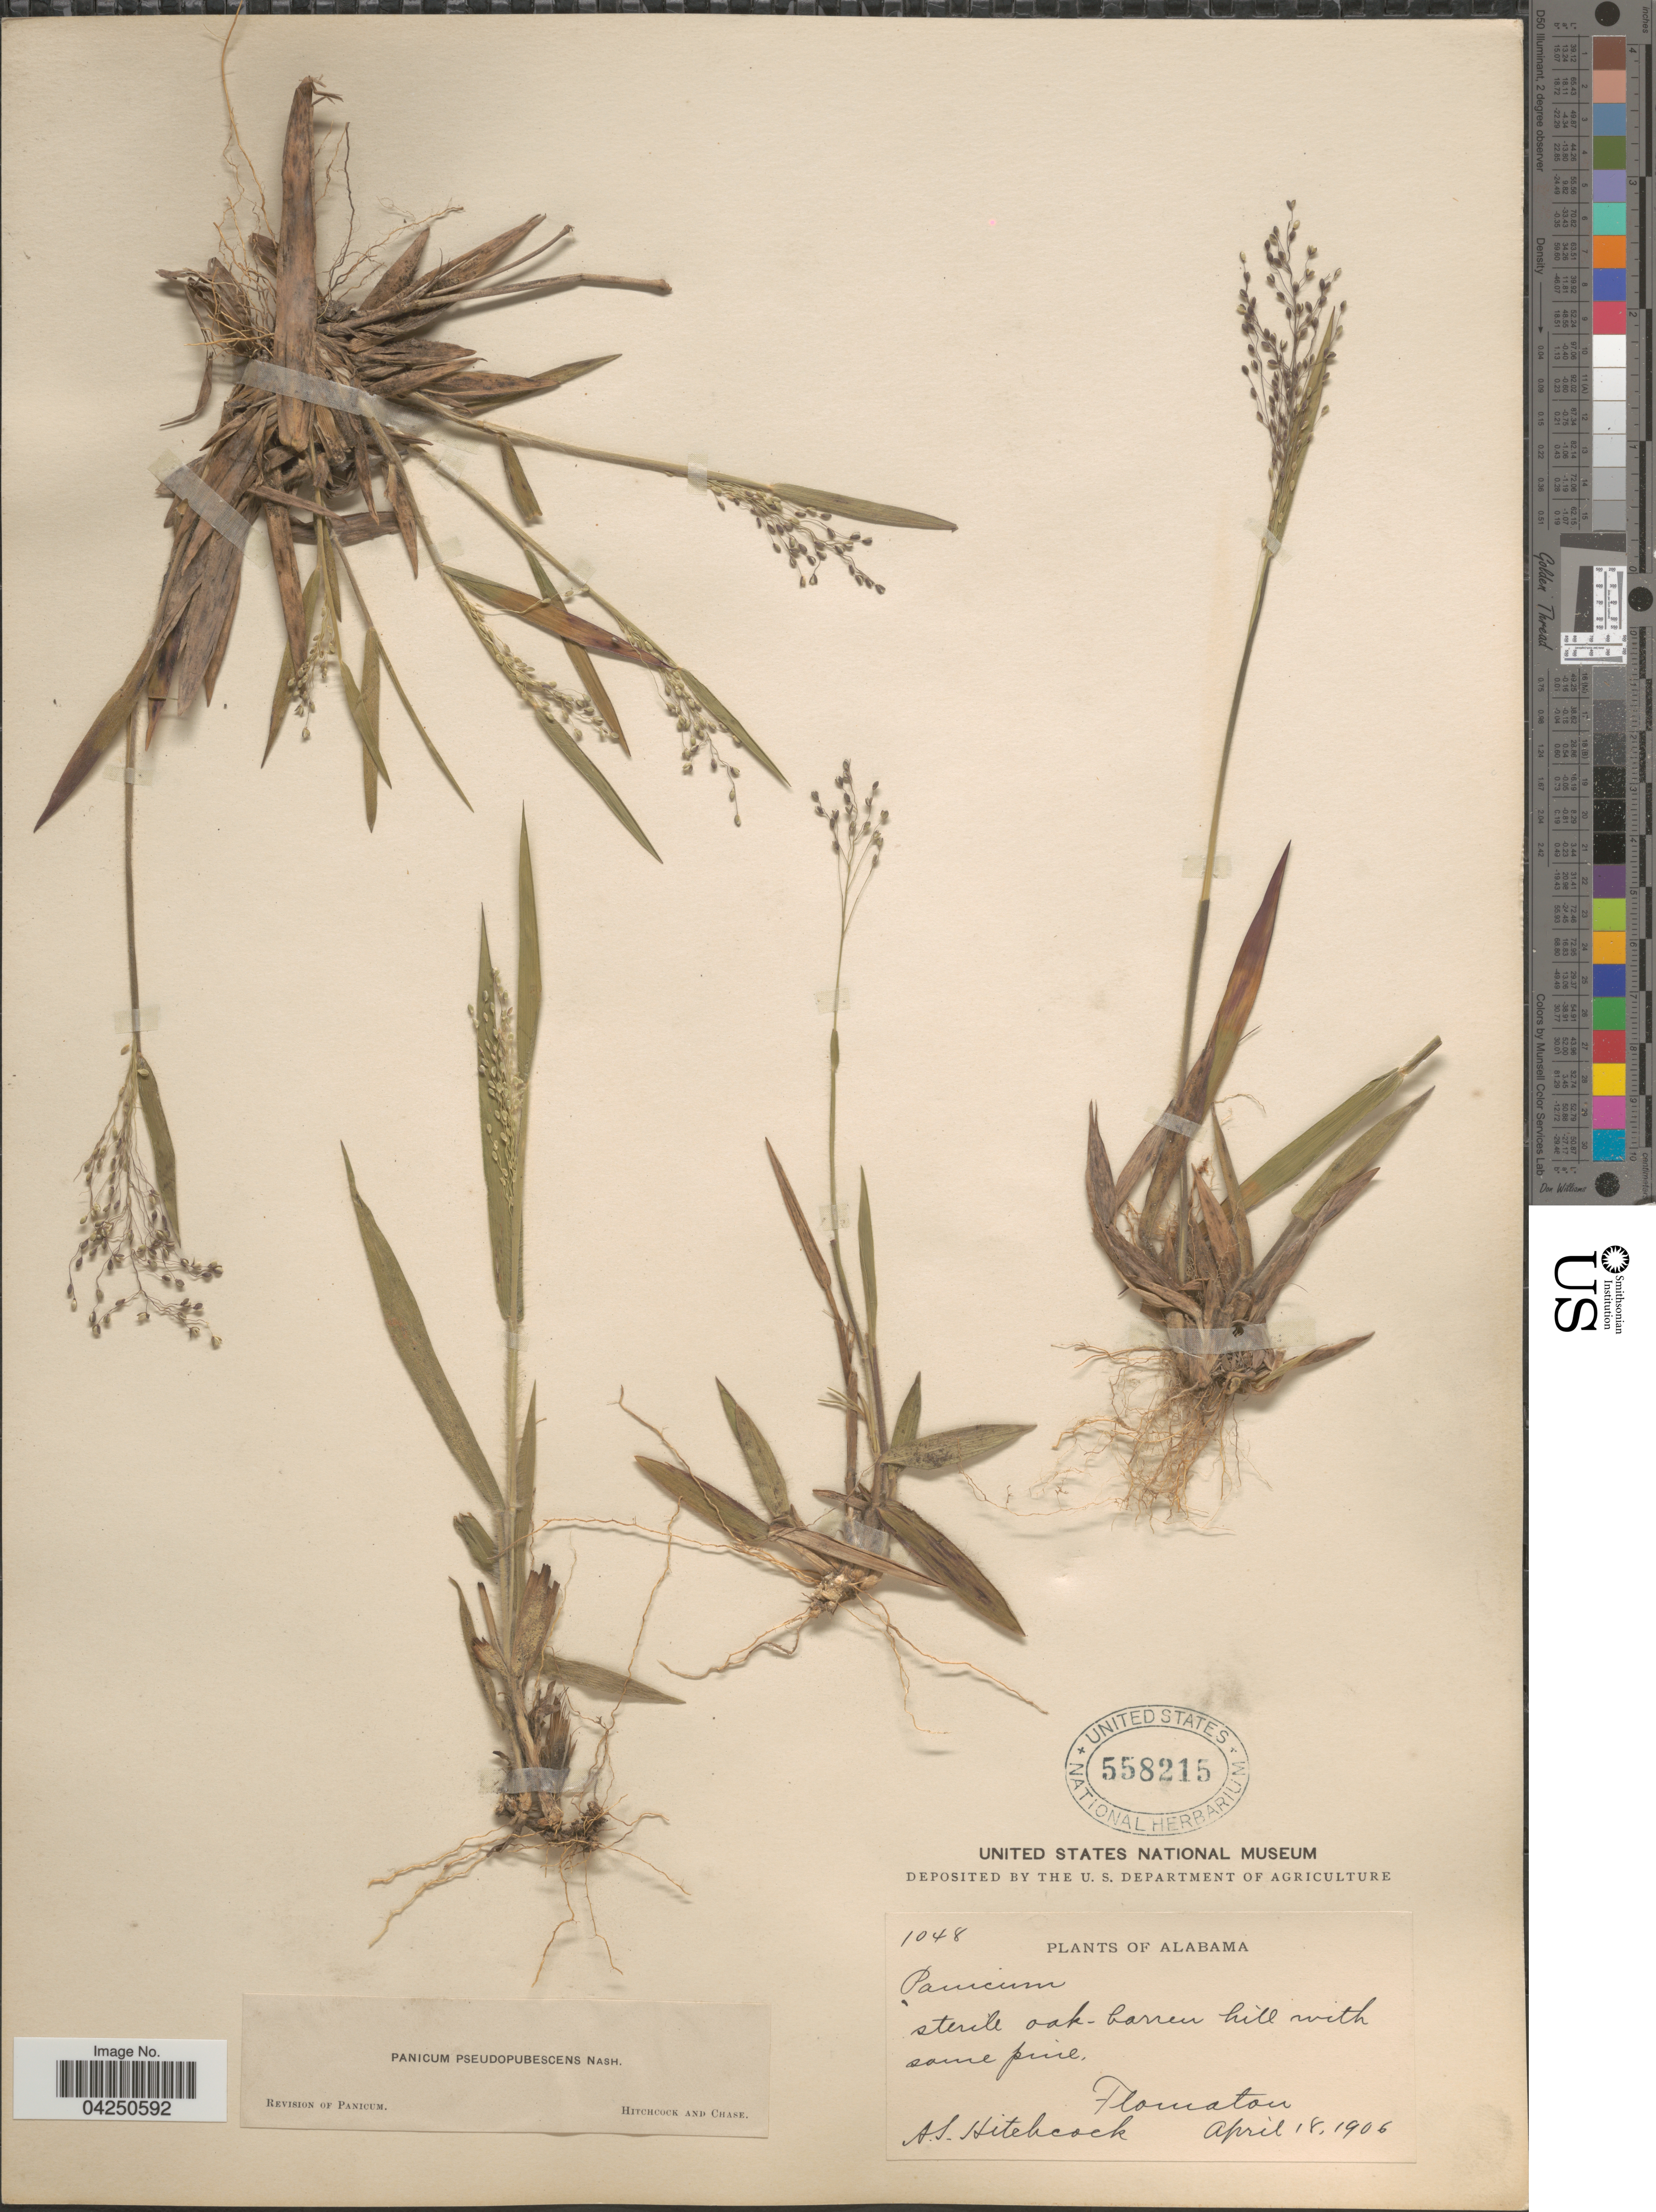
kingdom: Plantae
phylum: Tracheophyta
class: Liliopsida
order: Poales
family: Poaceae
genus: Dichanthelium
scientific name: Dichanthelium acuminatum var. acuminatum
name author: (Sw.) Gould & C.A. Clark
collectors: A. S. Hitchcock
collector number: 1048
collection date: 1906-04-18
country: United States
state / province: Alabama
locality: Sterile oak-barren hill with some pine. Flomaton.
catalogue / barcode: US 558215